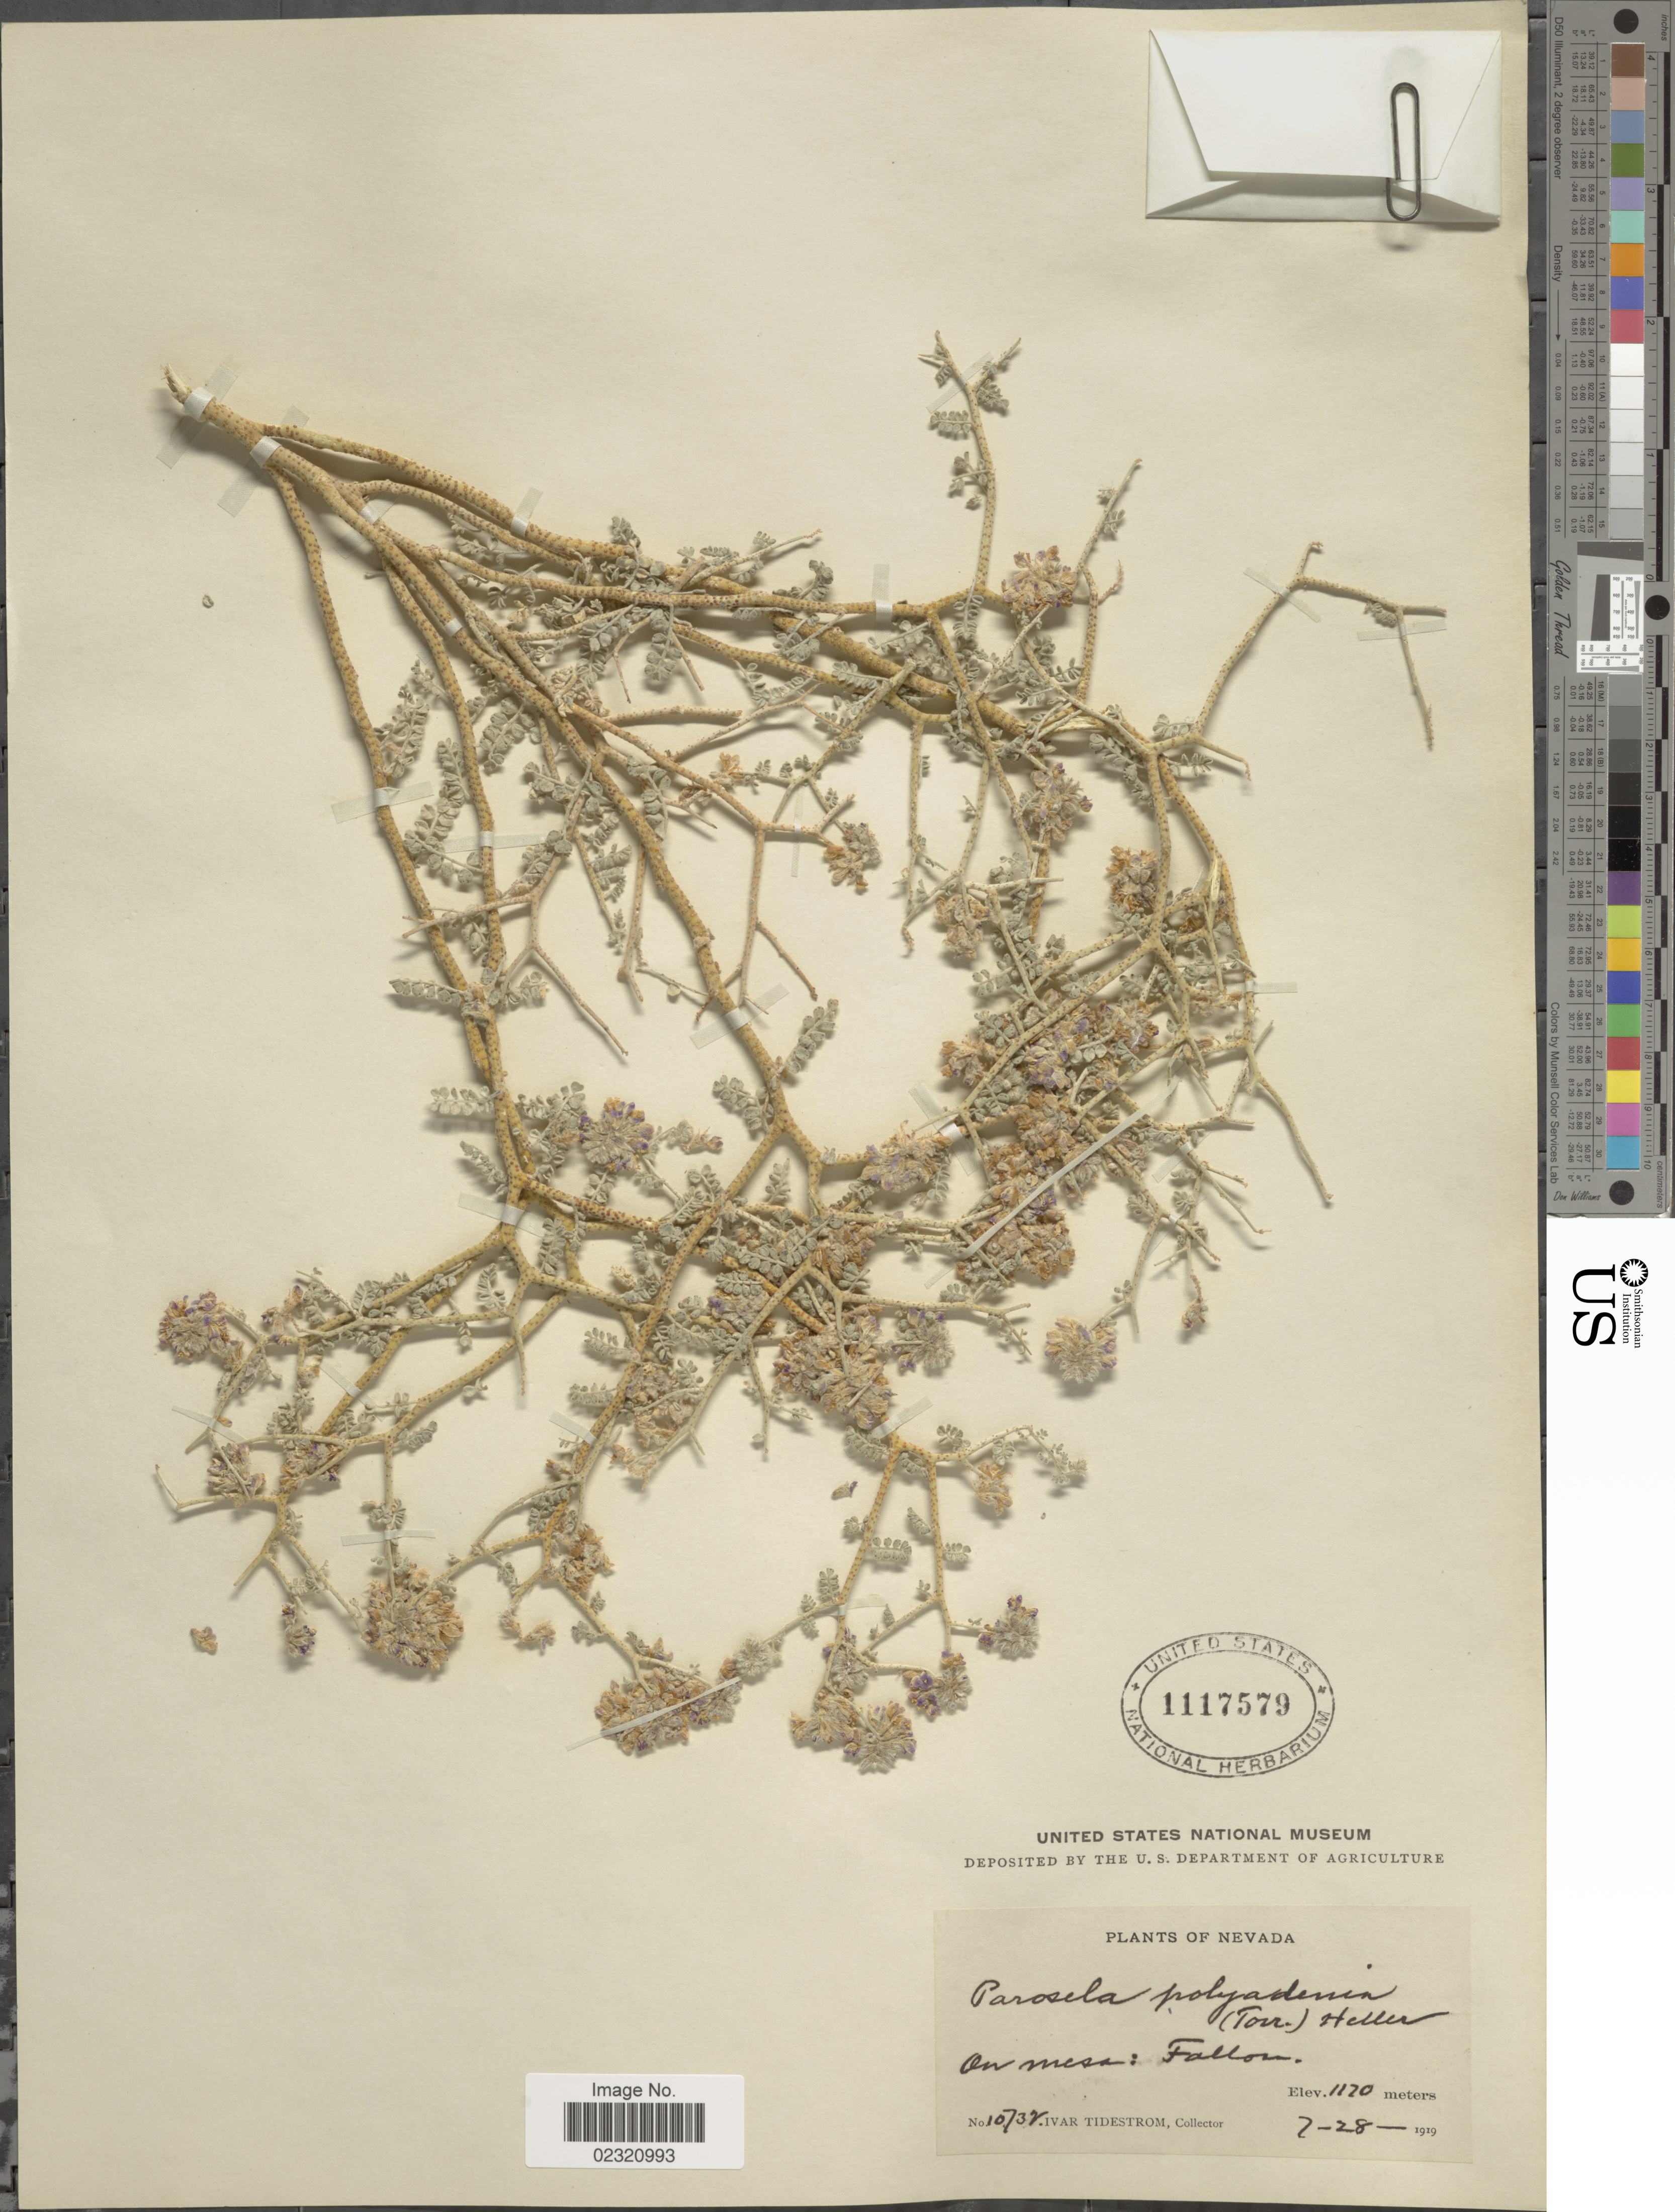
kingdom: Plantae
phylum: Tracheophyta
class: Magnoliopsida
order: Fabales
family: Fabaceae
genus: Psorothamnus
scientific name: Psorothamnus polydenius var. polydenius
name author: (Torr.) Rydb.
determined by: Strong, M. T., (US), Smithsonian Institution - National Museum of Natural History (UNITED STATES)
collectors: I. Tidestorm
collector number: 10732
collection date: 1919-07-28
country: United States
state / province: Nevada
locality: On mesa: Fallon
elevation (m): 1120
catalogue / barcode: US 1117579